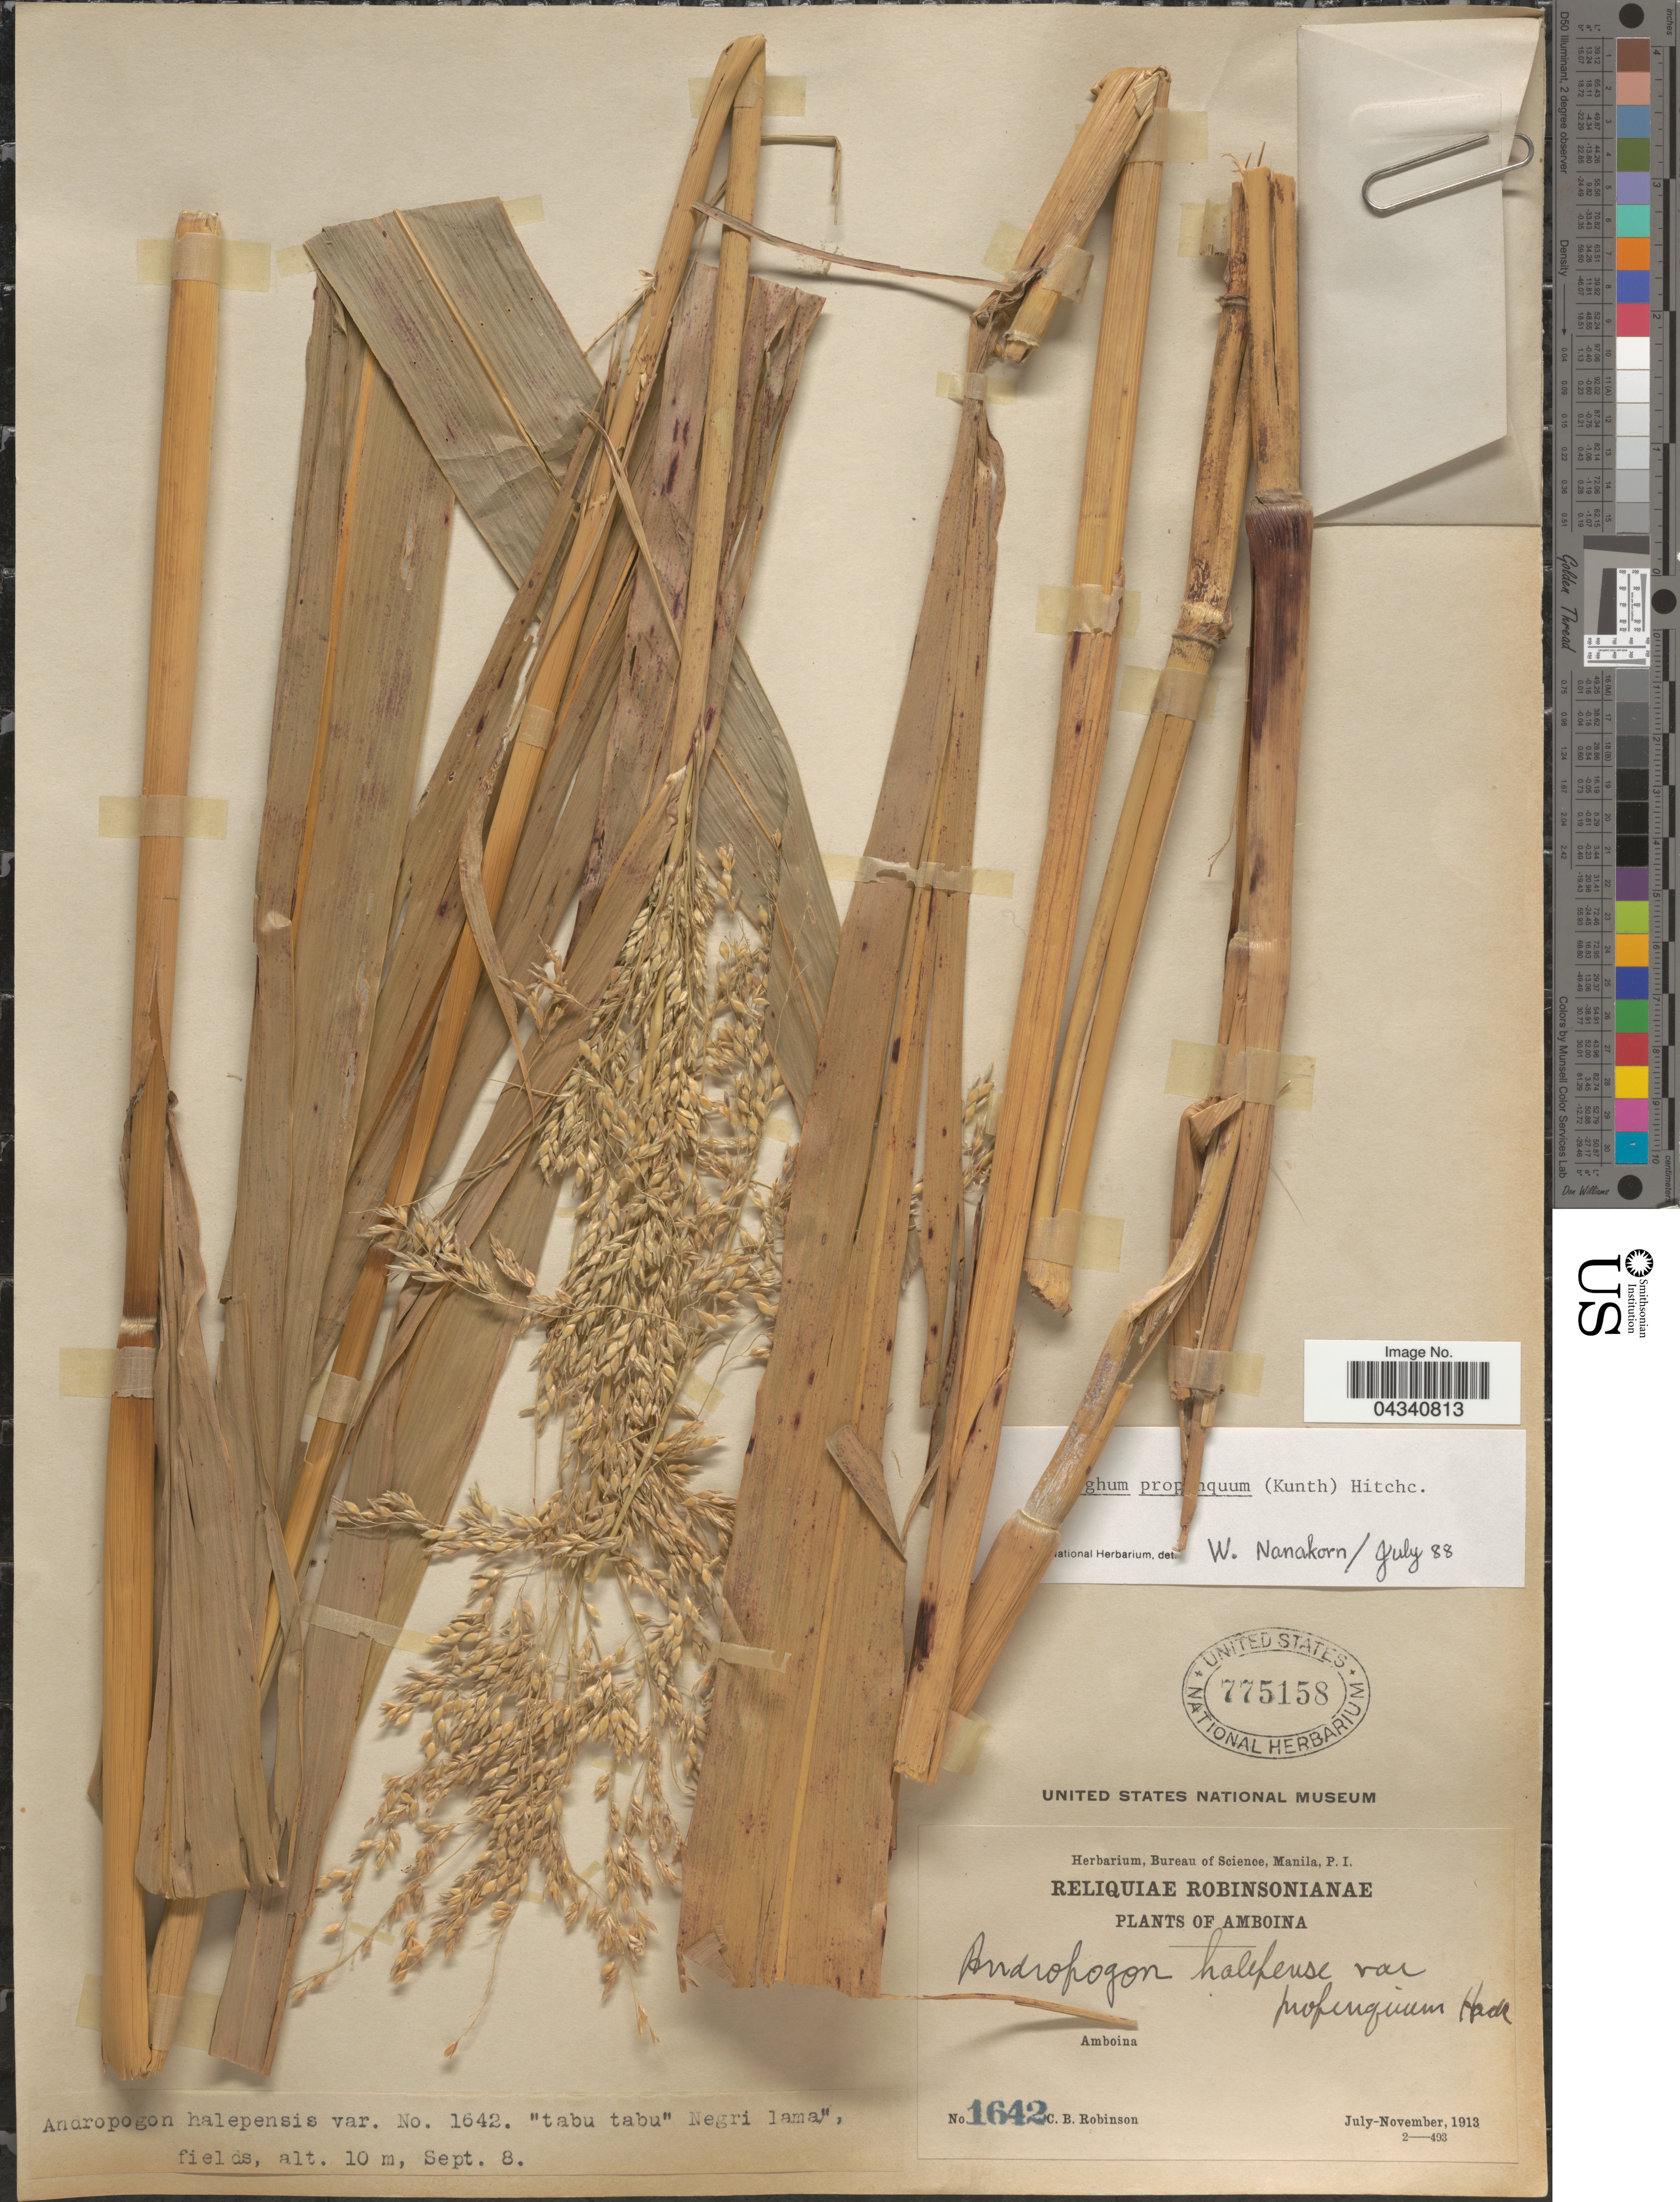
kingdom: Plantae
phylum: Tracheophyta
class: Liliopsida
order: Poales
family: Poaceae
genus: Sorghum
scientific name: Sorghum propinquum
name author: (Kunth) Hitchc.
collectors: C. Robinson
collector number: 1642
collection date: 1913-07/1913-11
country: Indonesia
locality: Amboina.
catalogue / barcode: US 775158